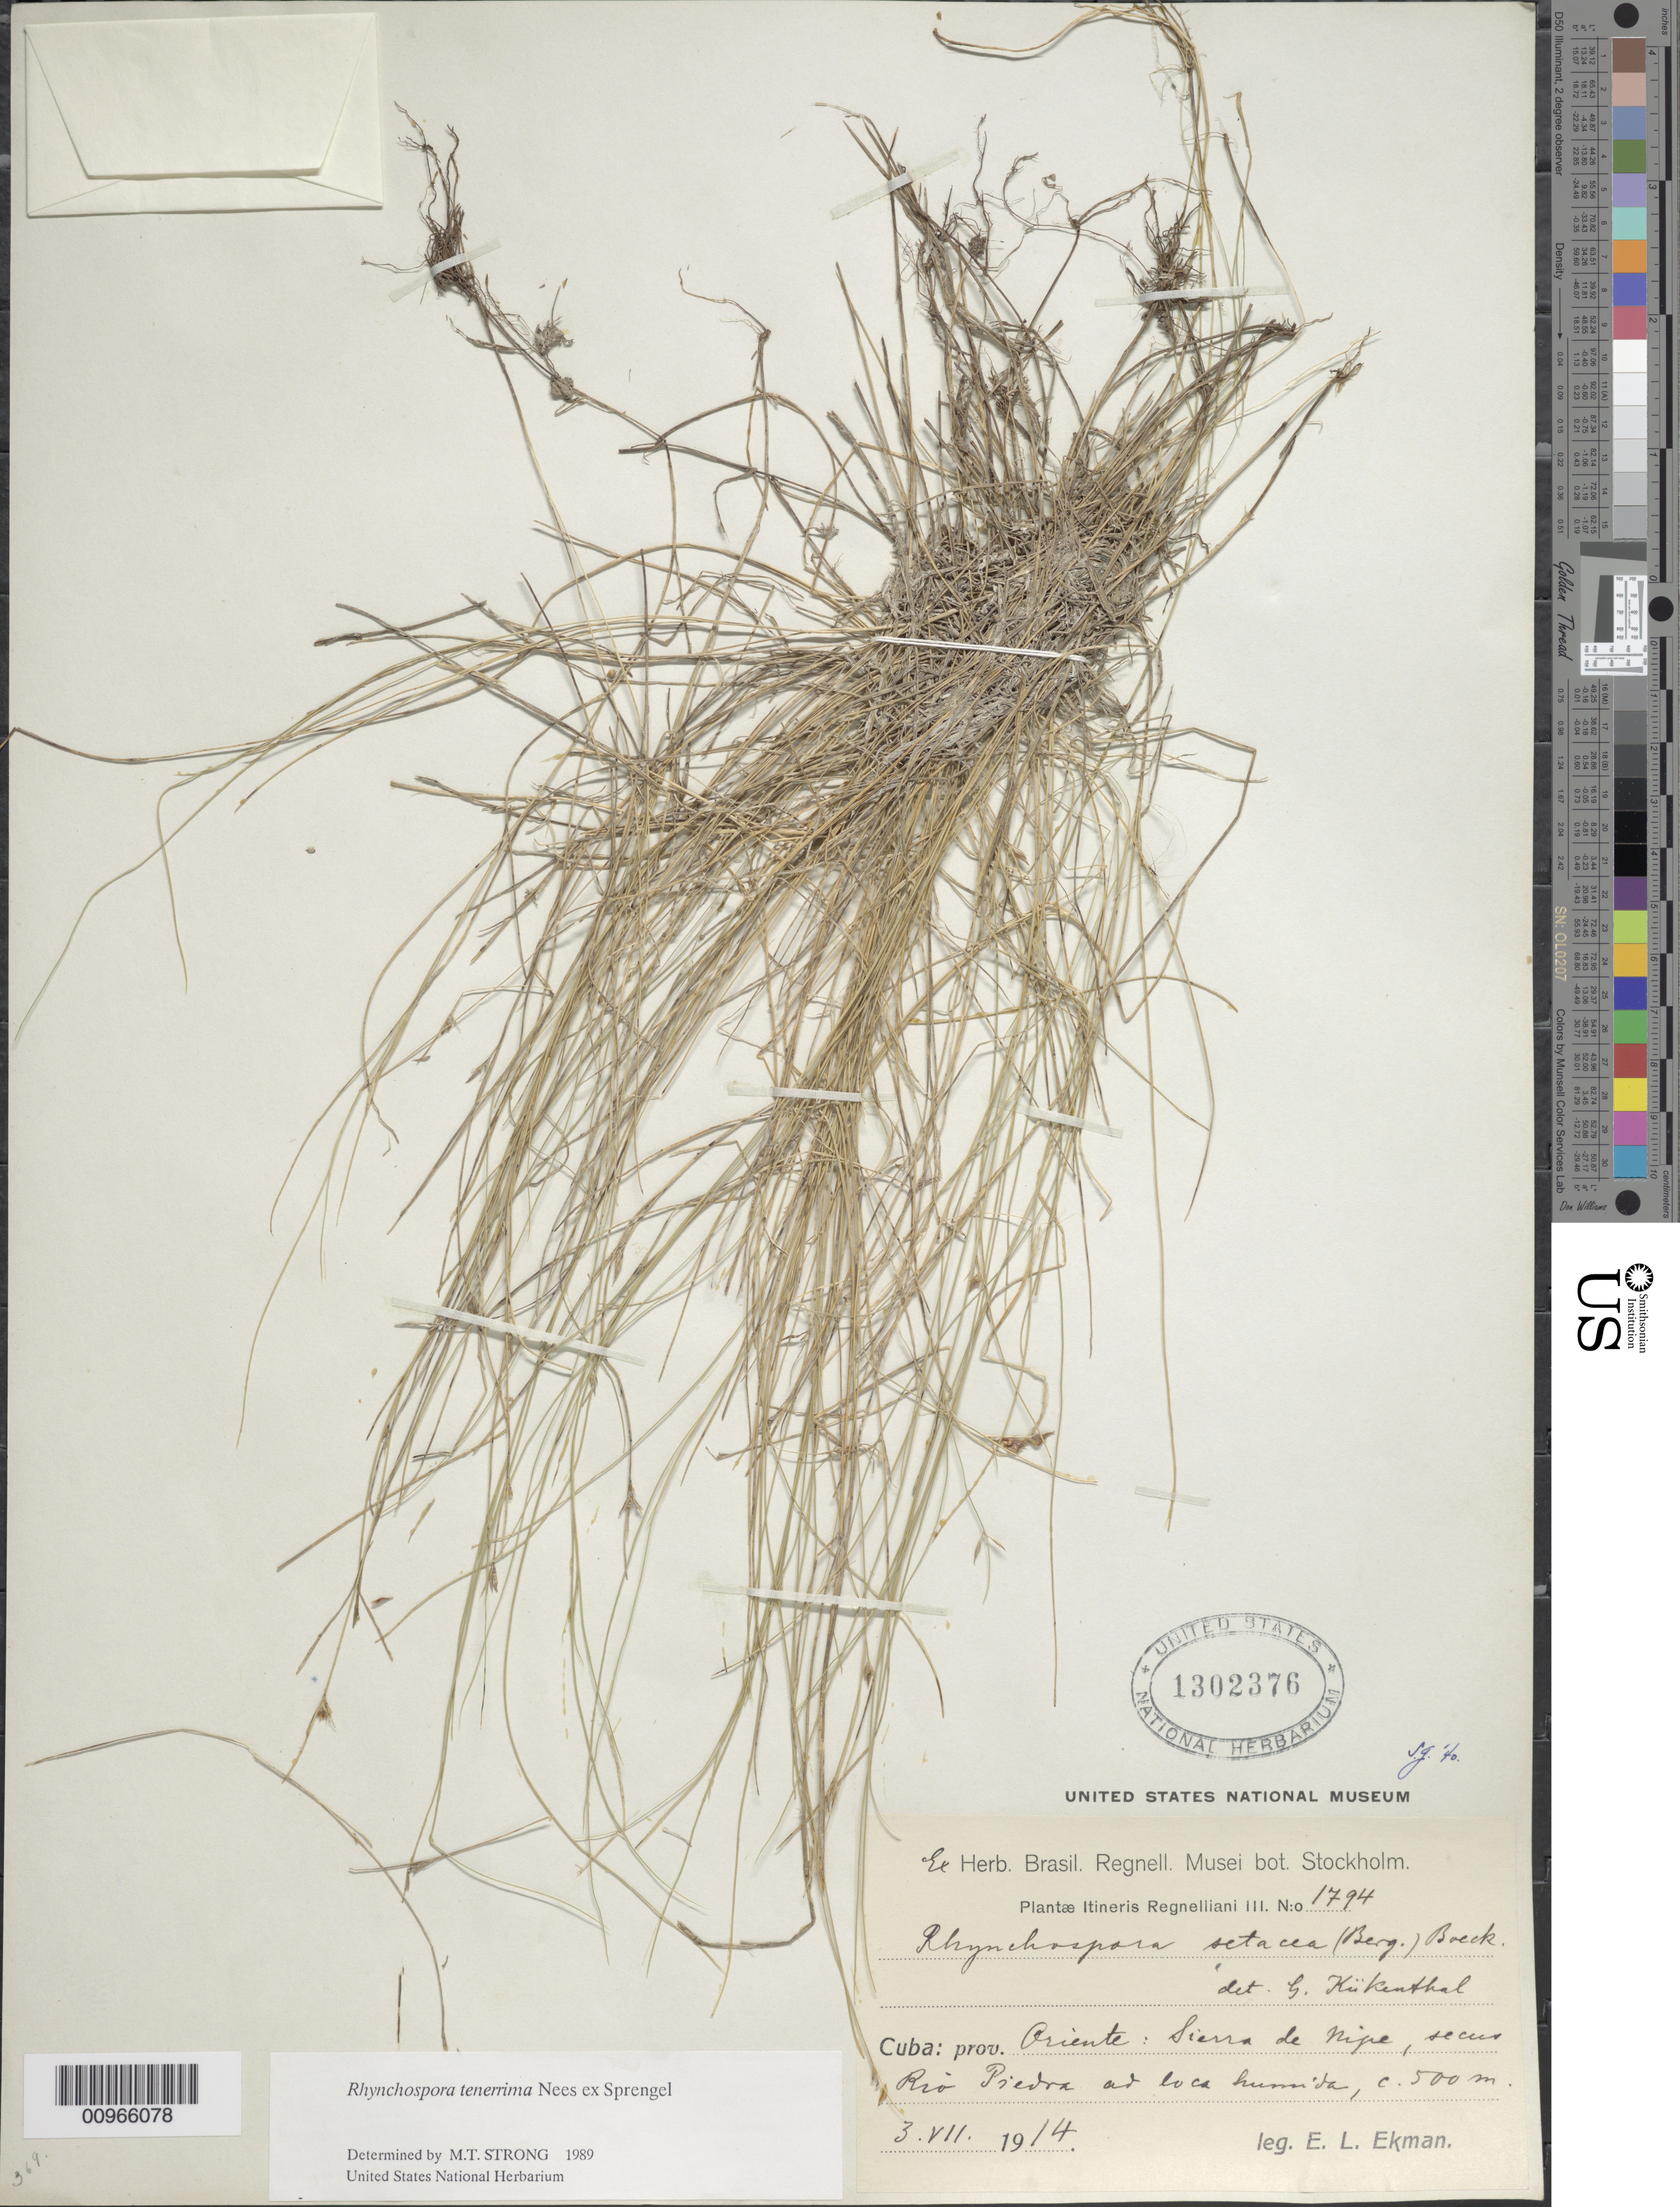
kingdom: Plantae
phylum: Tracheophyta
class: Liliopsida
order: Poales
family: Cyperaceae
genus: Rhynchospora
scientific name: Rhynchospora tenerrima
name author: Nees ex Spreng.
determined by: Strong, M. T., (US), Smithsonian Institution - National Museum of Natural History (UNITED STATES)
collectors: E. L. Ekman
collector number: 1794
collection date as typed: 03 Jul 1914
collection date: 1914-07-03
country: Cuba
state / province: Holguín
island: Cuba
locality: Sierra de Nipe, secus Rio Piedra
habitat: Ad loca humida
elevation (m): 500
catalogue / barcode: US 1302376